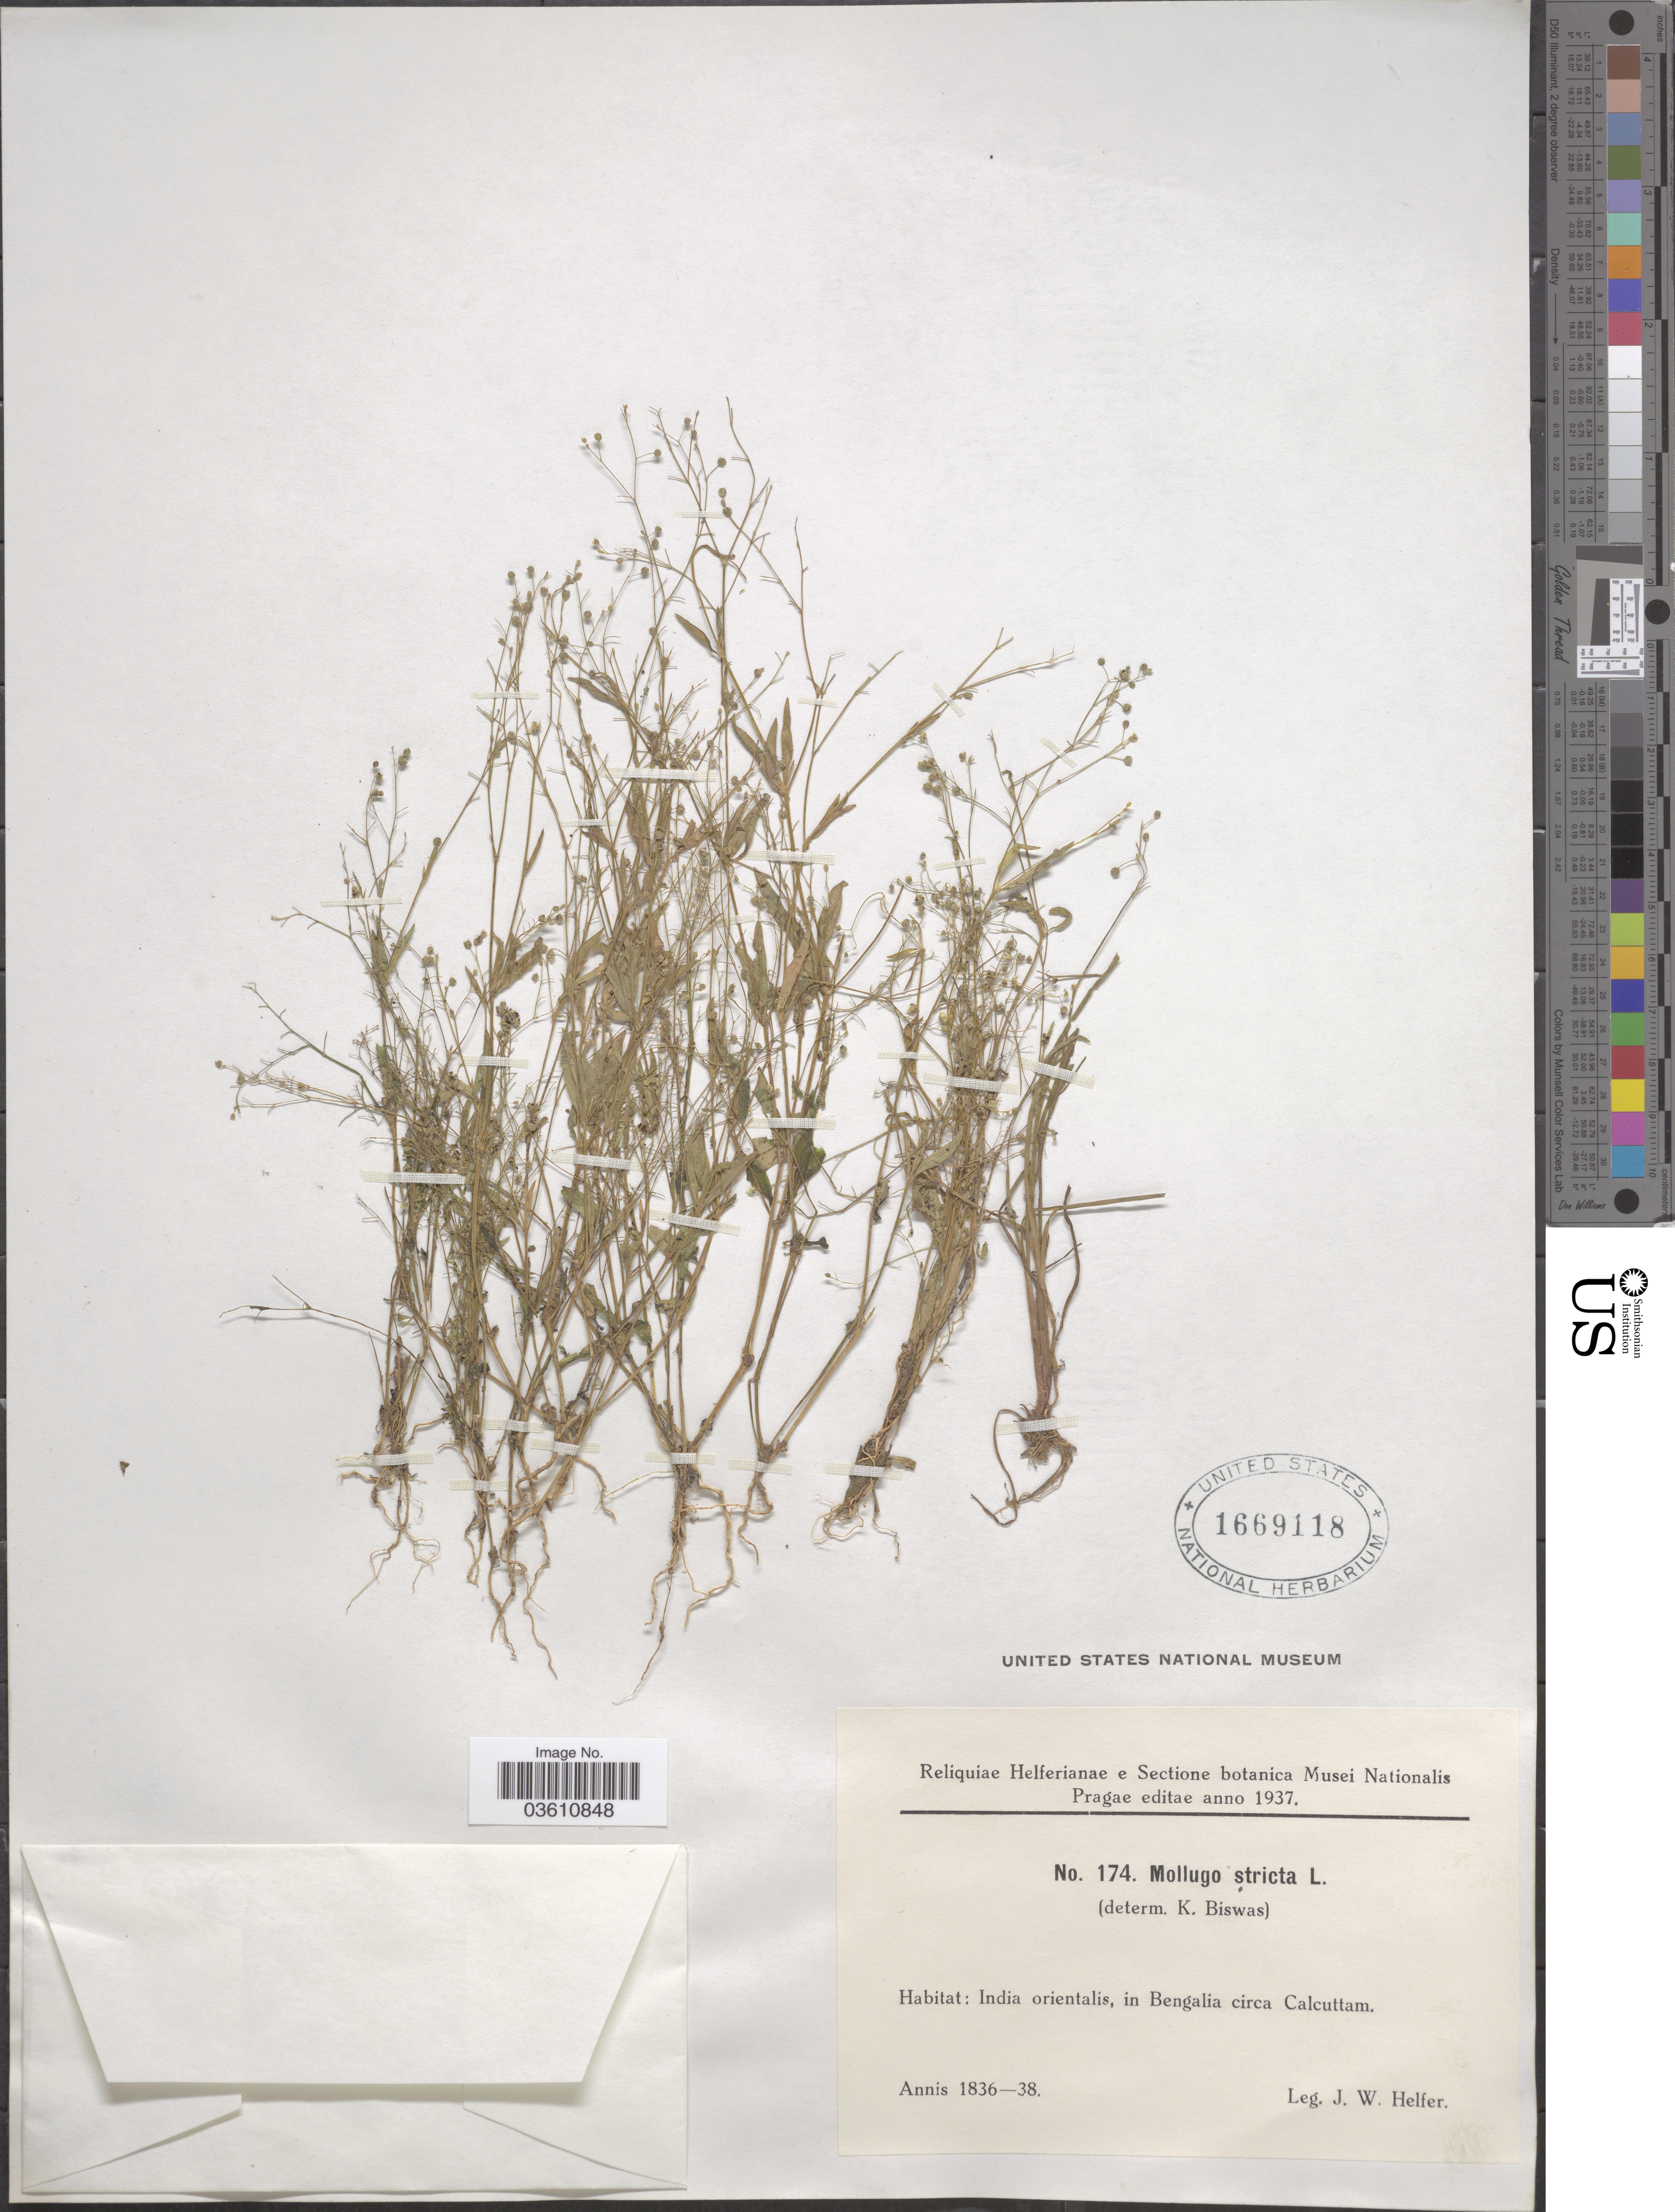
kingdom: Plantae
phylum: Tracheophyta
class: Magnoliopsida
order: Caryophyllales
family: Molluginaceae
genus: Trigastrotheca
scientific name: Trigastrotheca pentaphylla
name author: (L.) Thulin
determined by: Strong, Mark T., (BOT), Smithsonian Institution - National Museum of Natural History (UNITED STATES)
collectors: J. W. Helfer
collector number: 174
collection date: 1836/1838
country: India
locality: India orientalis, in Bengalia circa Calcuttam.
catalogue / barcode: US 1669118